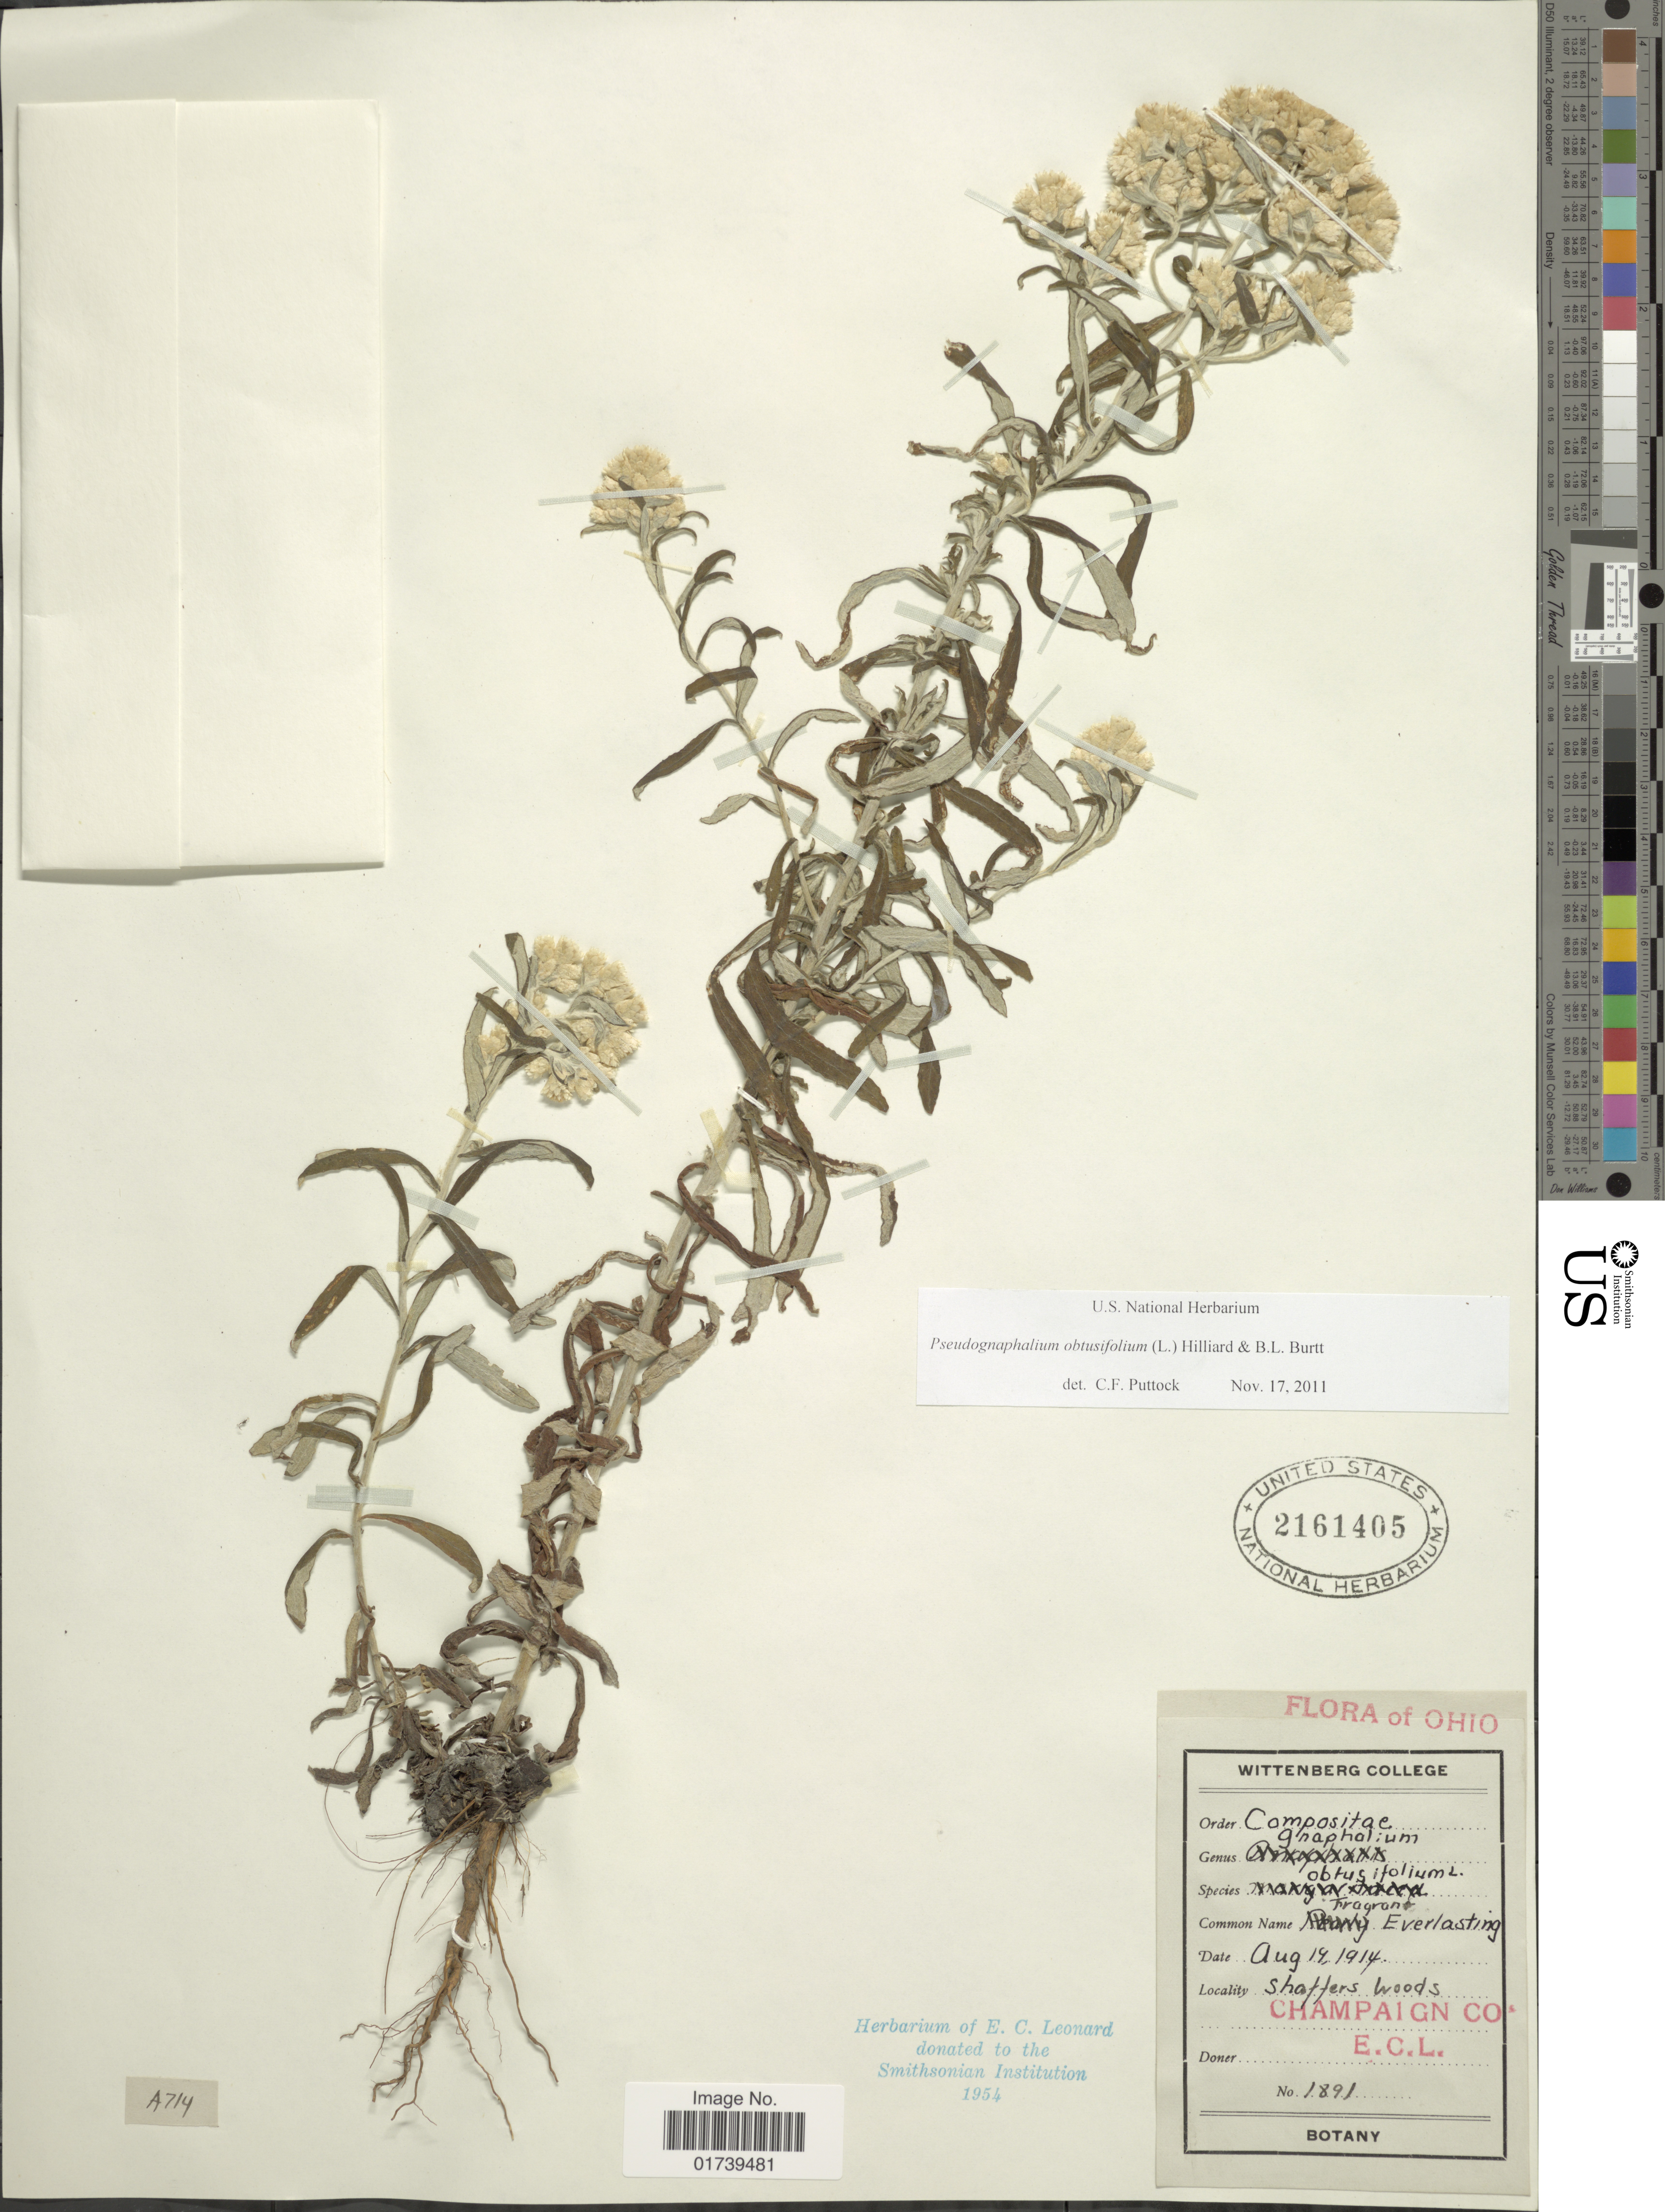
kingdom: Plantae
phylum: Tracheophyta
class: Magnoliopsida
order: Asterales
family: Asteraceae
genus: Pseudognaphalium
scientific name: Pseudognaphalium obtusifolium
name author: (L.) Hilliard & B.L. Burtt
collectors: E. C. Leonard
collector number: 1891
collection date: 1914-08-14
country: United States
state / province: Ohio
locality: Shatters woods, Champaign Co.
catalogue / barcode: US 2161405